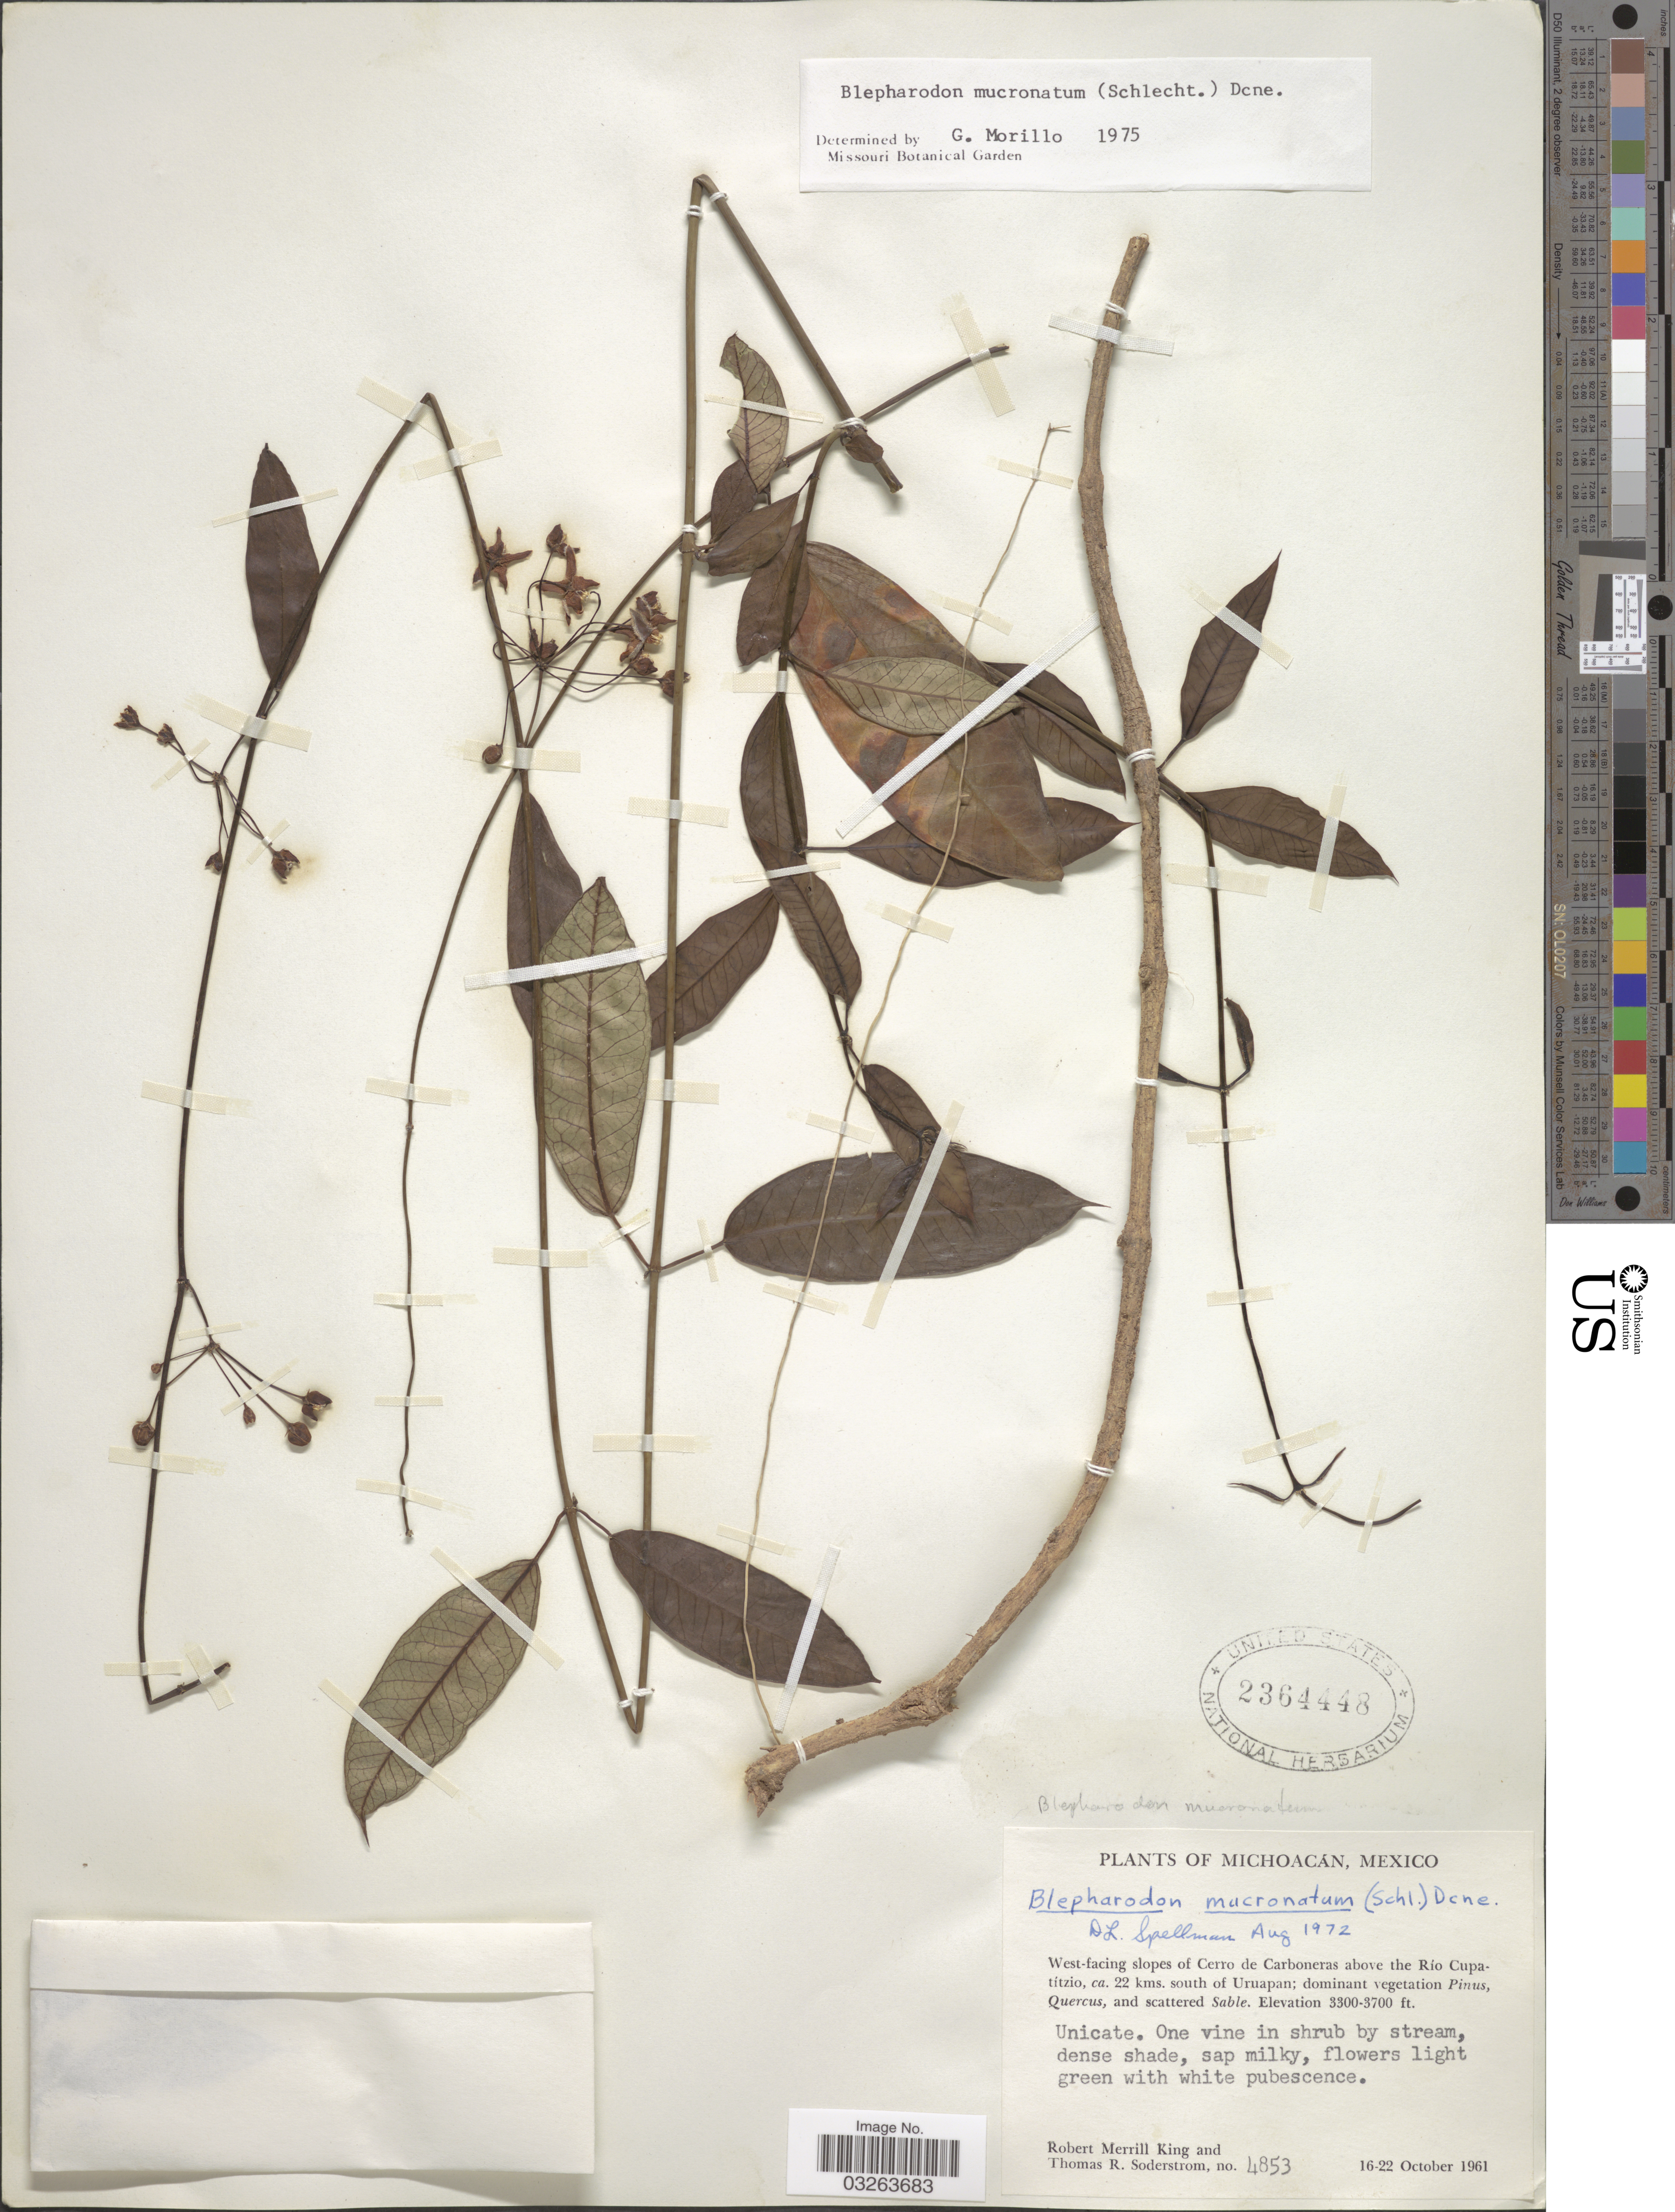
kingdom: Plantae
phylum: Tracheophyta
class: Magnoliopsida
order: Gentianales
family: Apocynaceae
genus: Blepharodon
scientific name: Blepharodon mucronatum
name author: (Schltdl.) Decne.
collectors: R. M. King & T. R. Soderstrom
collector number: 4853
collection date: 1961-10-16/1961-10-22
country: Mexico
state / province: Michoacán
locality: West-facing slopes of Cerro de Carboneras above the Río Cupatítzio, ca. 22 kms. south of Uruapan.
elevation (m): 1006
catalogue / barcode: US 2364448